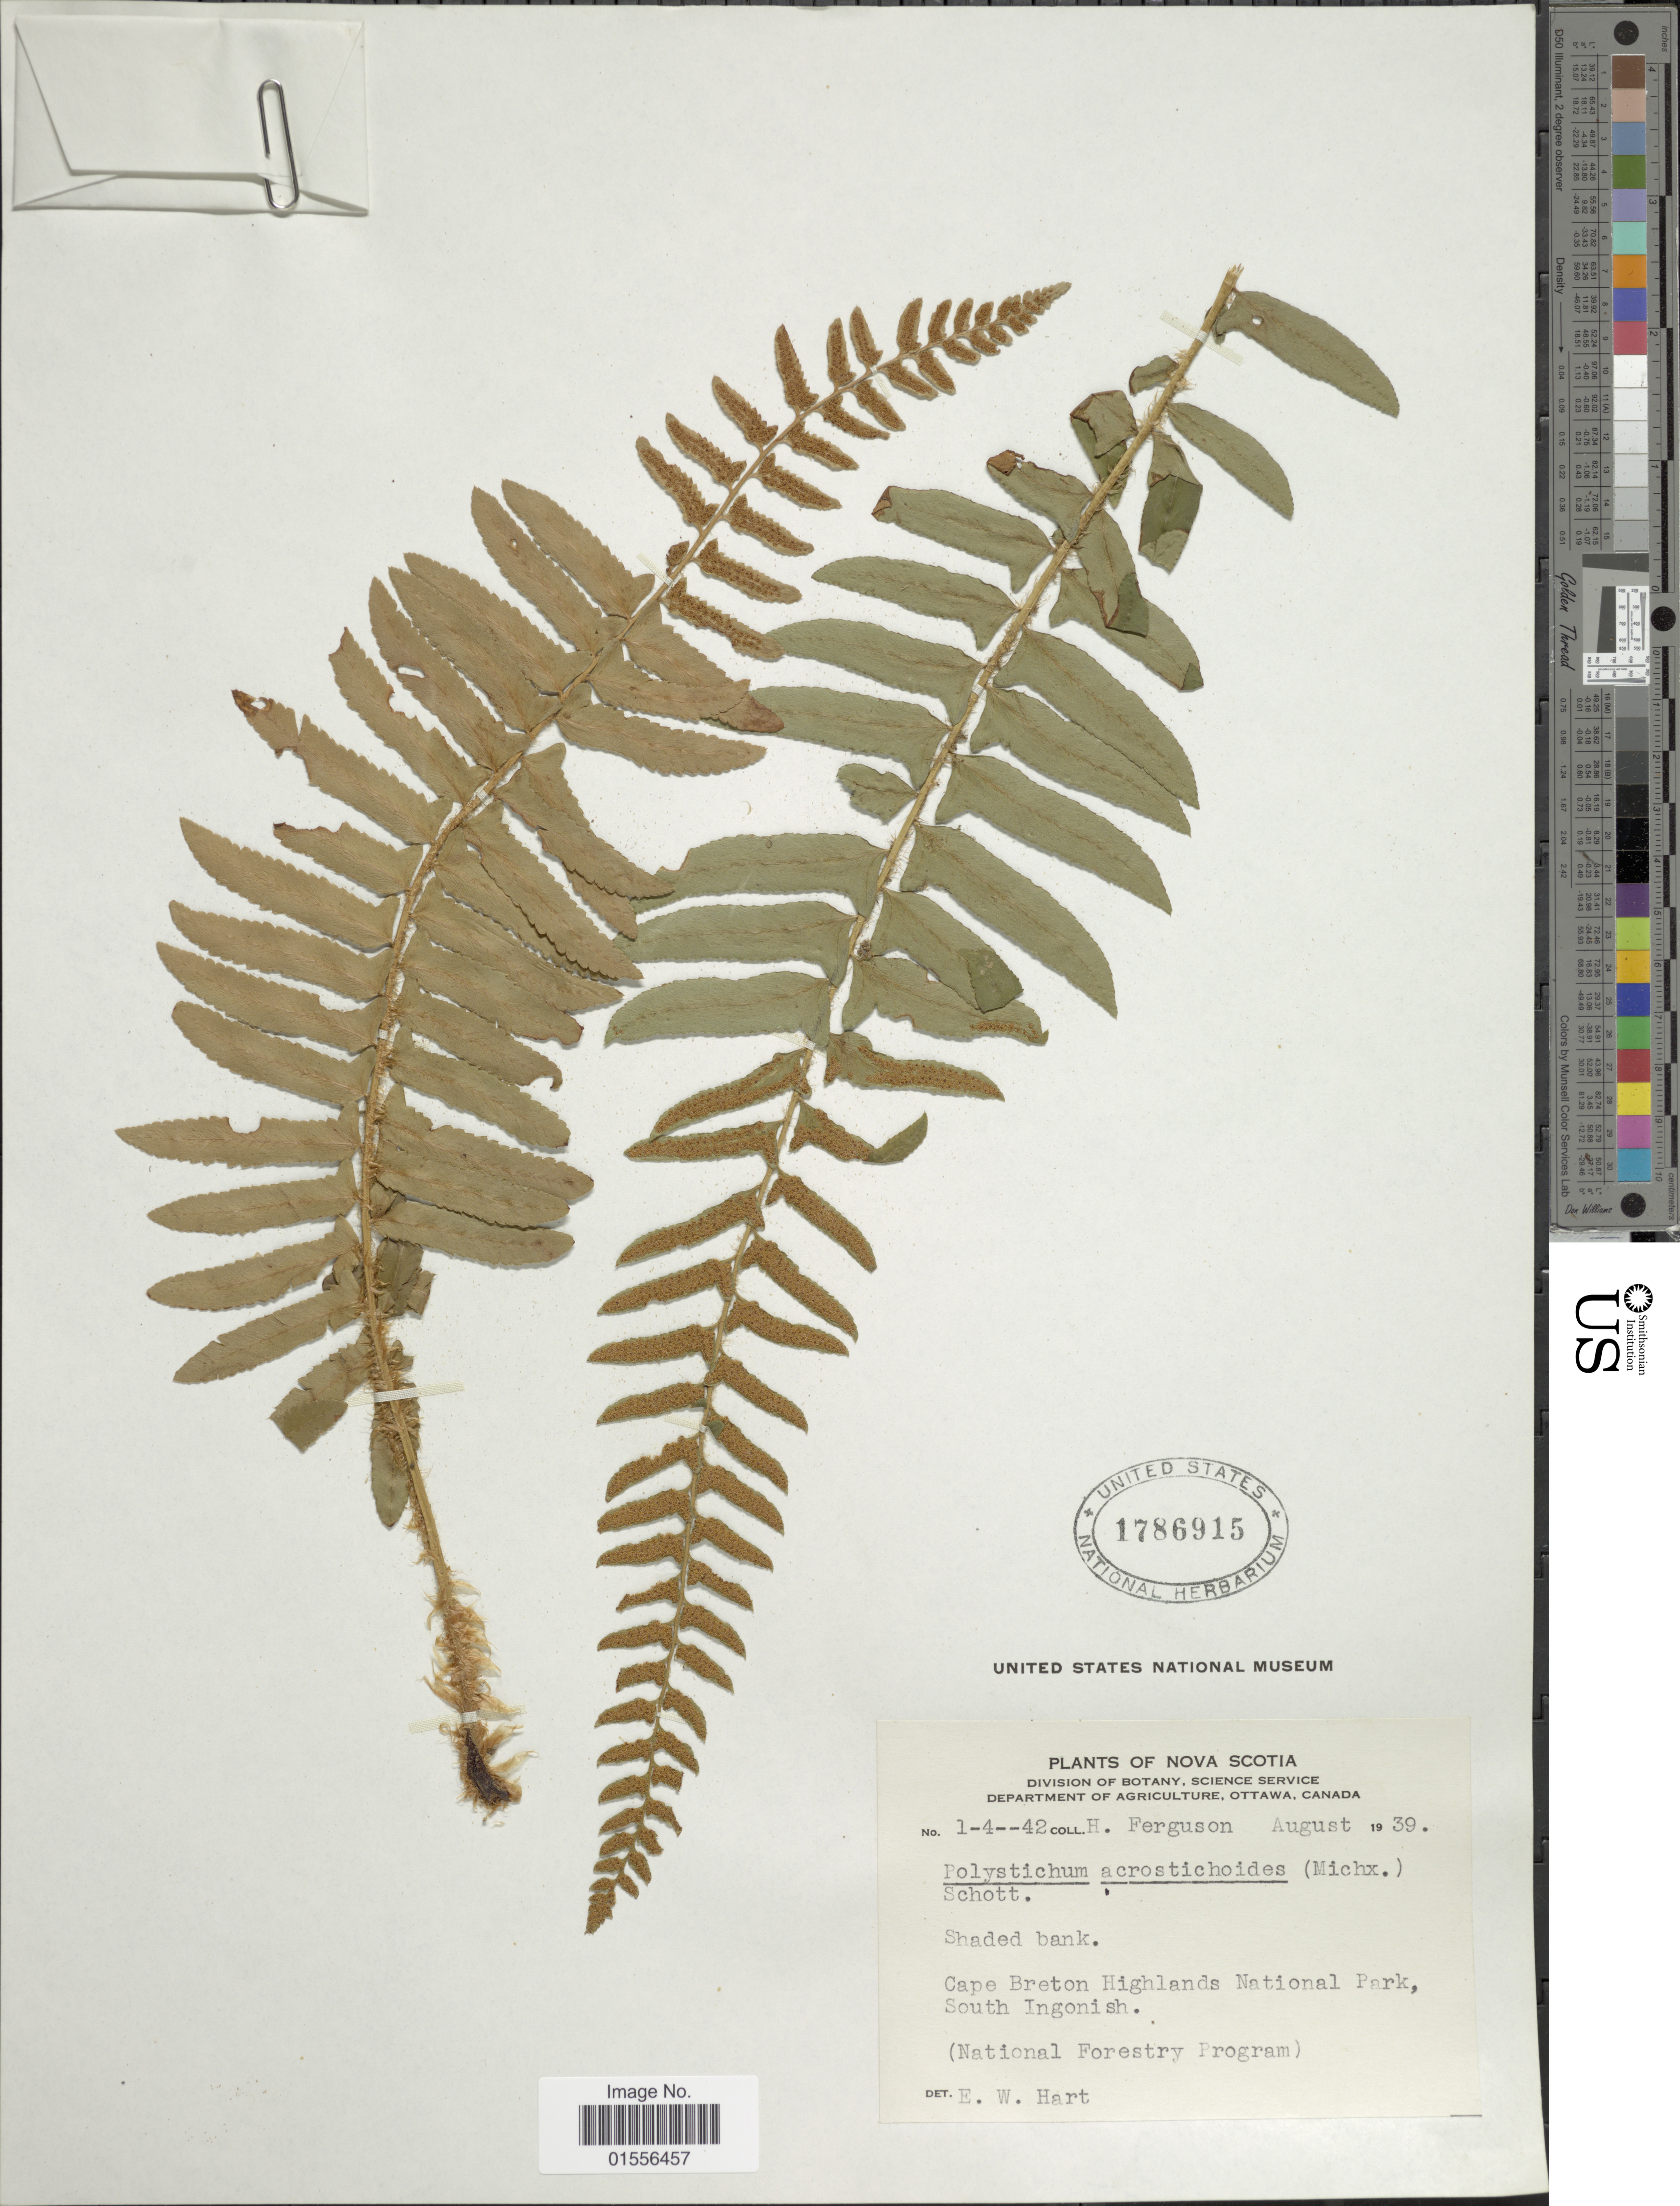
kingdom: Plantae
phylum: Tracheophyta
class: Polypodiopsida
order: Polypodiales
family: Dryopteridaceae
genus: Polystichum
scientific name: Polystichum acrostichoides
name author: (Michx.) Schott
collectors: H. Ferguson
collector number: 1-4--42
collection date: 1939-08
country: Canada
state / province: Nova Scotia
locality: Cape Breton Highlands National Park, South Ingonish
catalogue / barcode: US 1786915